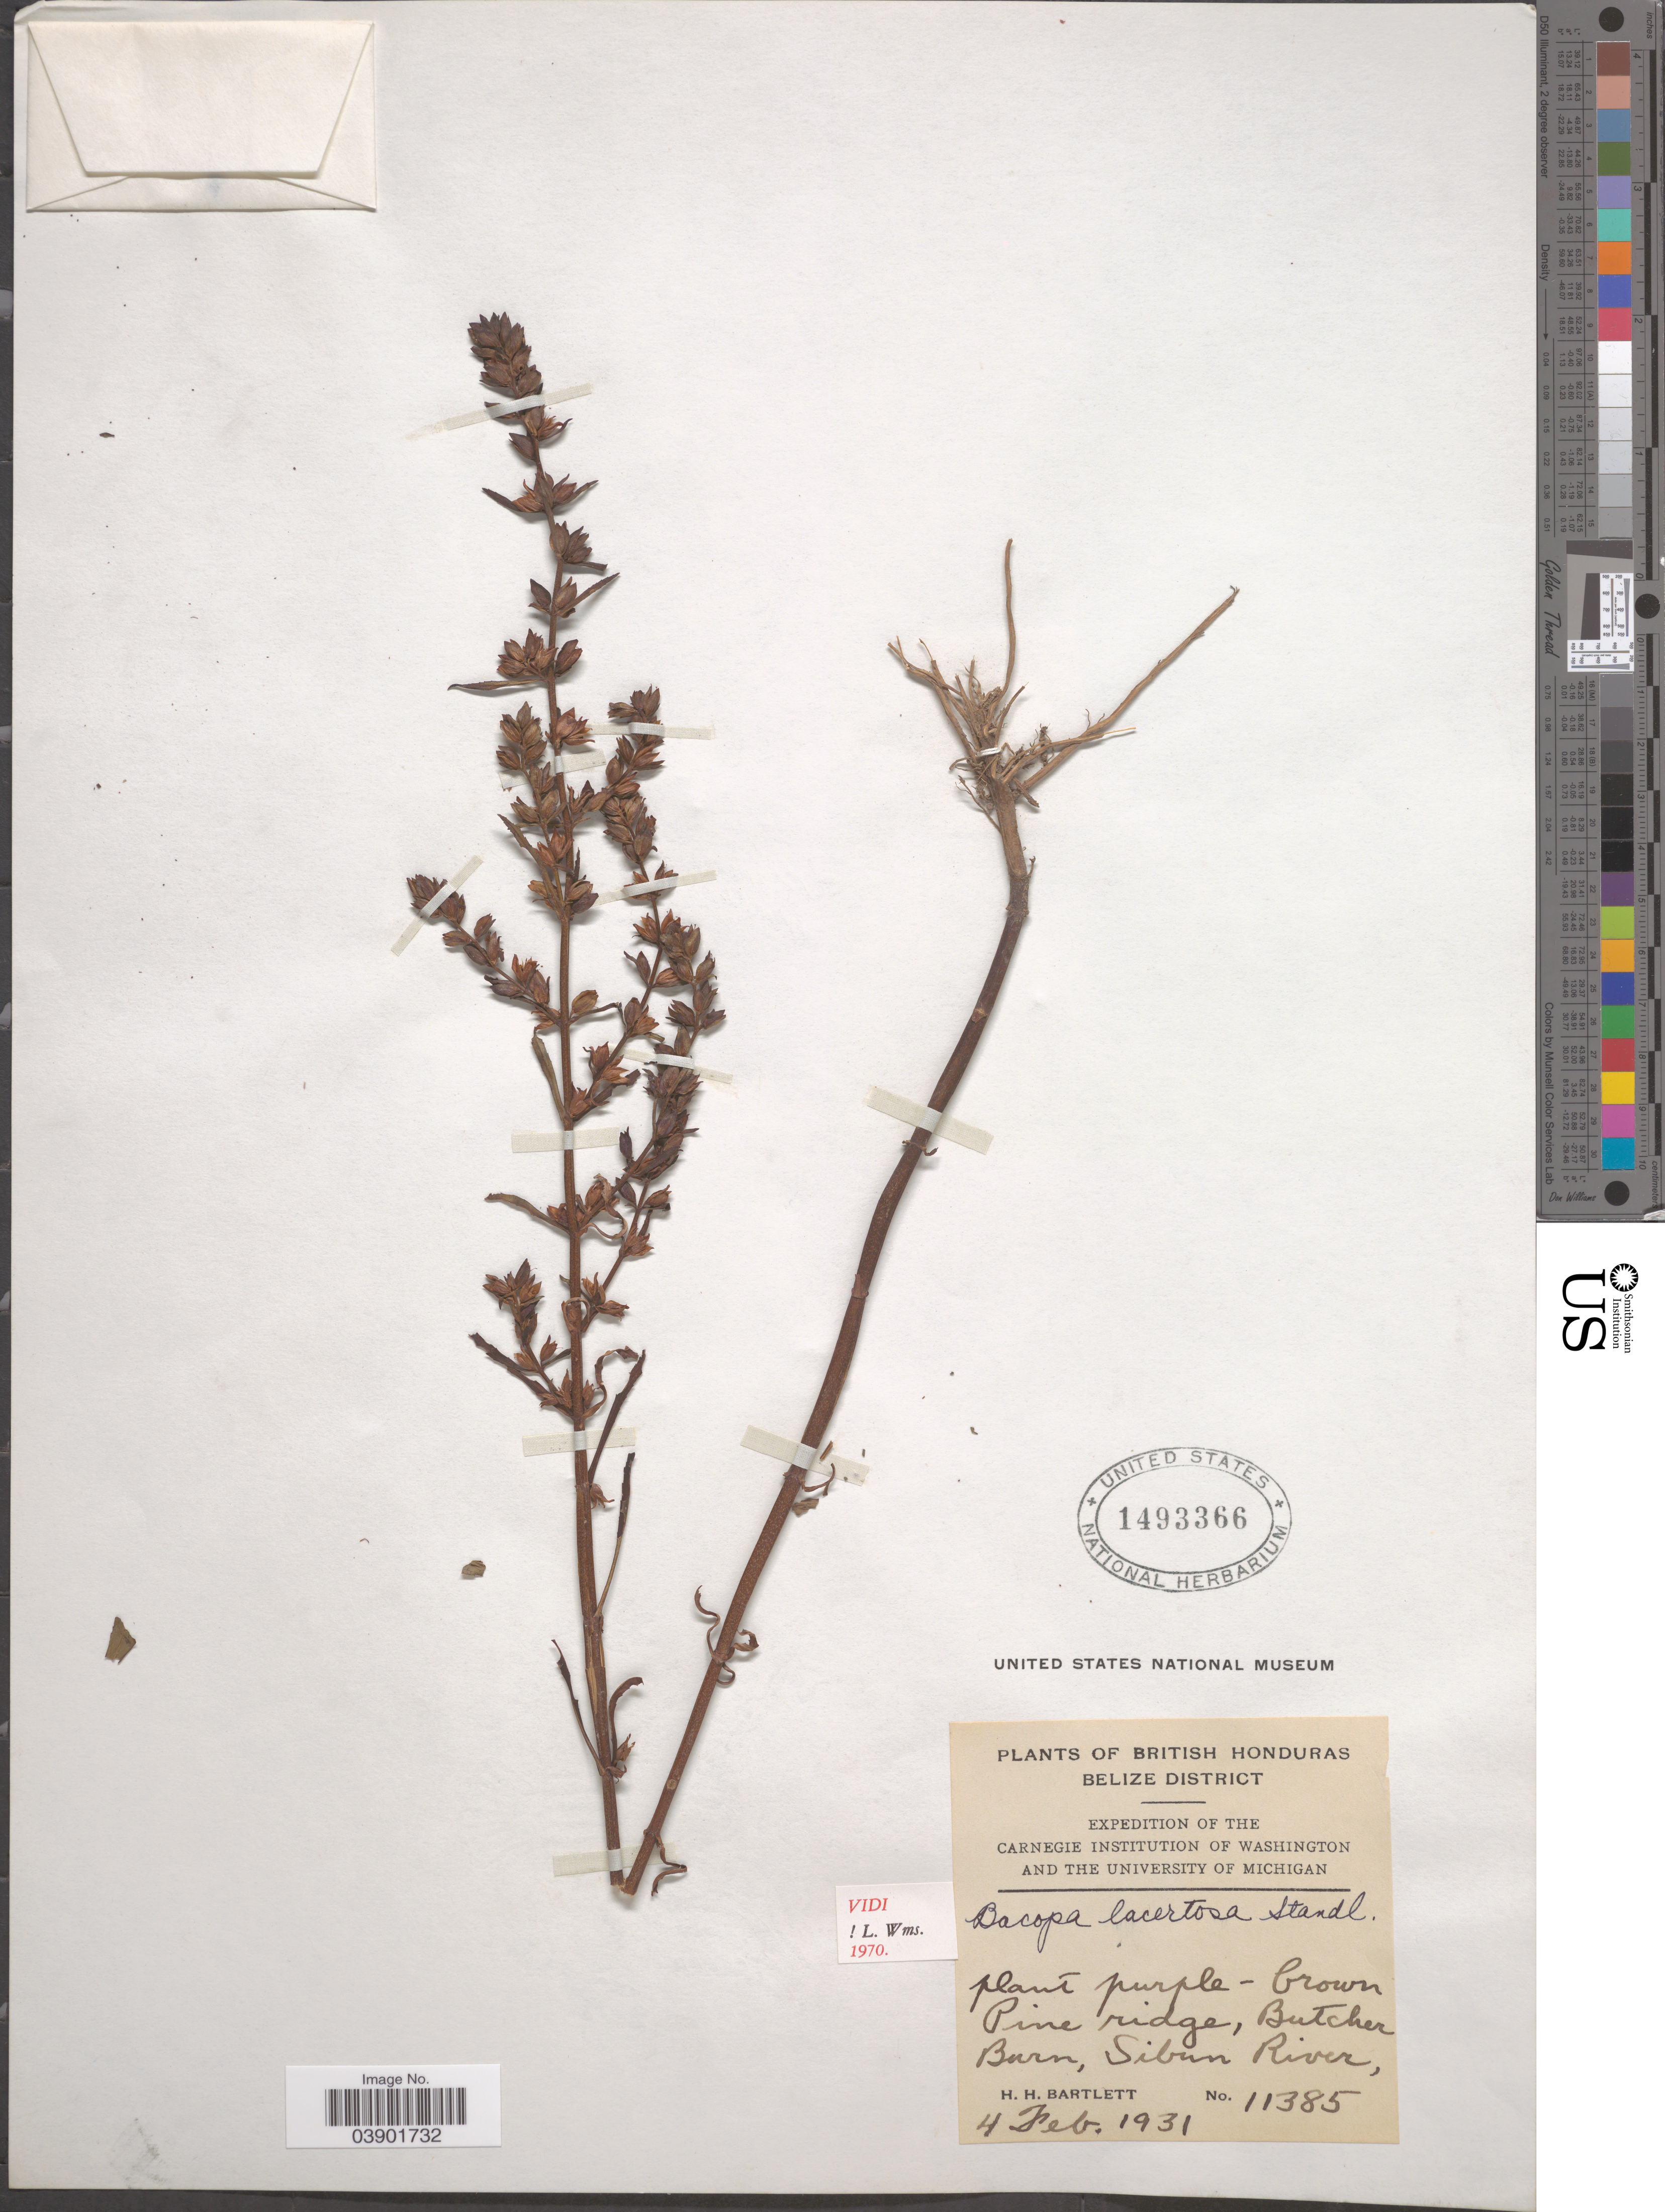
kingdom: Plantae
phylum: Tracheophyta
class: Magnoliopsida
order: Lamiales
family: Plantaginaceae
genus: Bacopa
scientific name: Bacopa lacertosa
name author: Standl.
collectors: H. H. Bartlett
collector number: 11385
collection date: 1931-02-04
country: Belize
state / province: Belize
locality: British Honduras. Belize District. Pine ridge, Butcher Burn, Sibun River.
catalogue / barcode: US 1493366